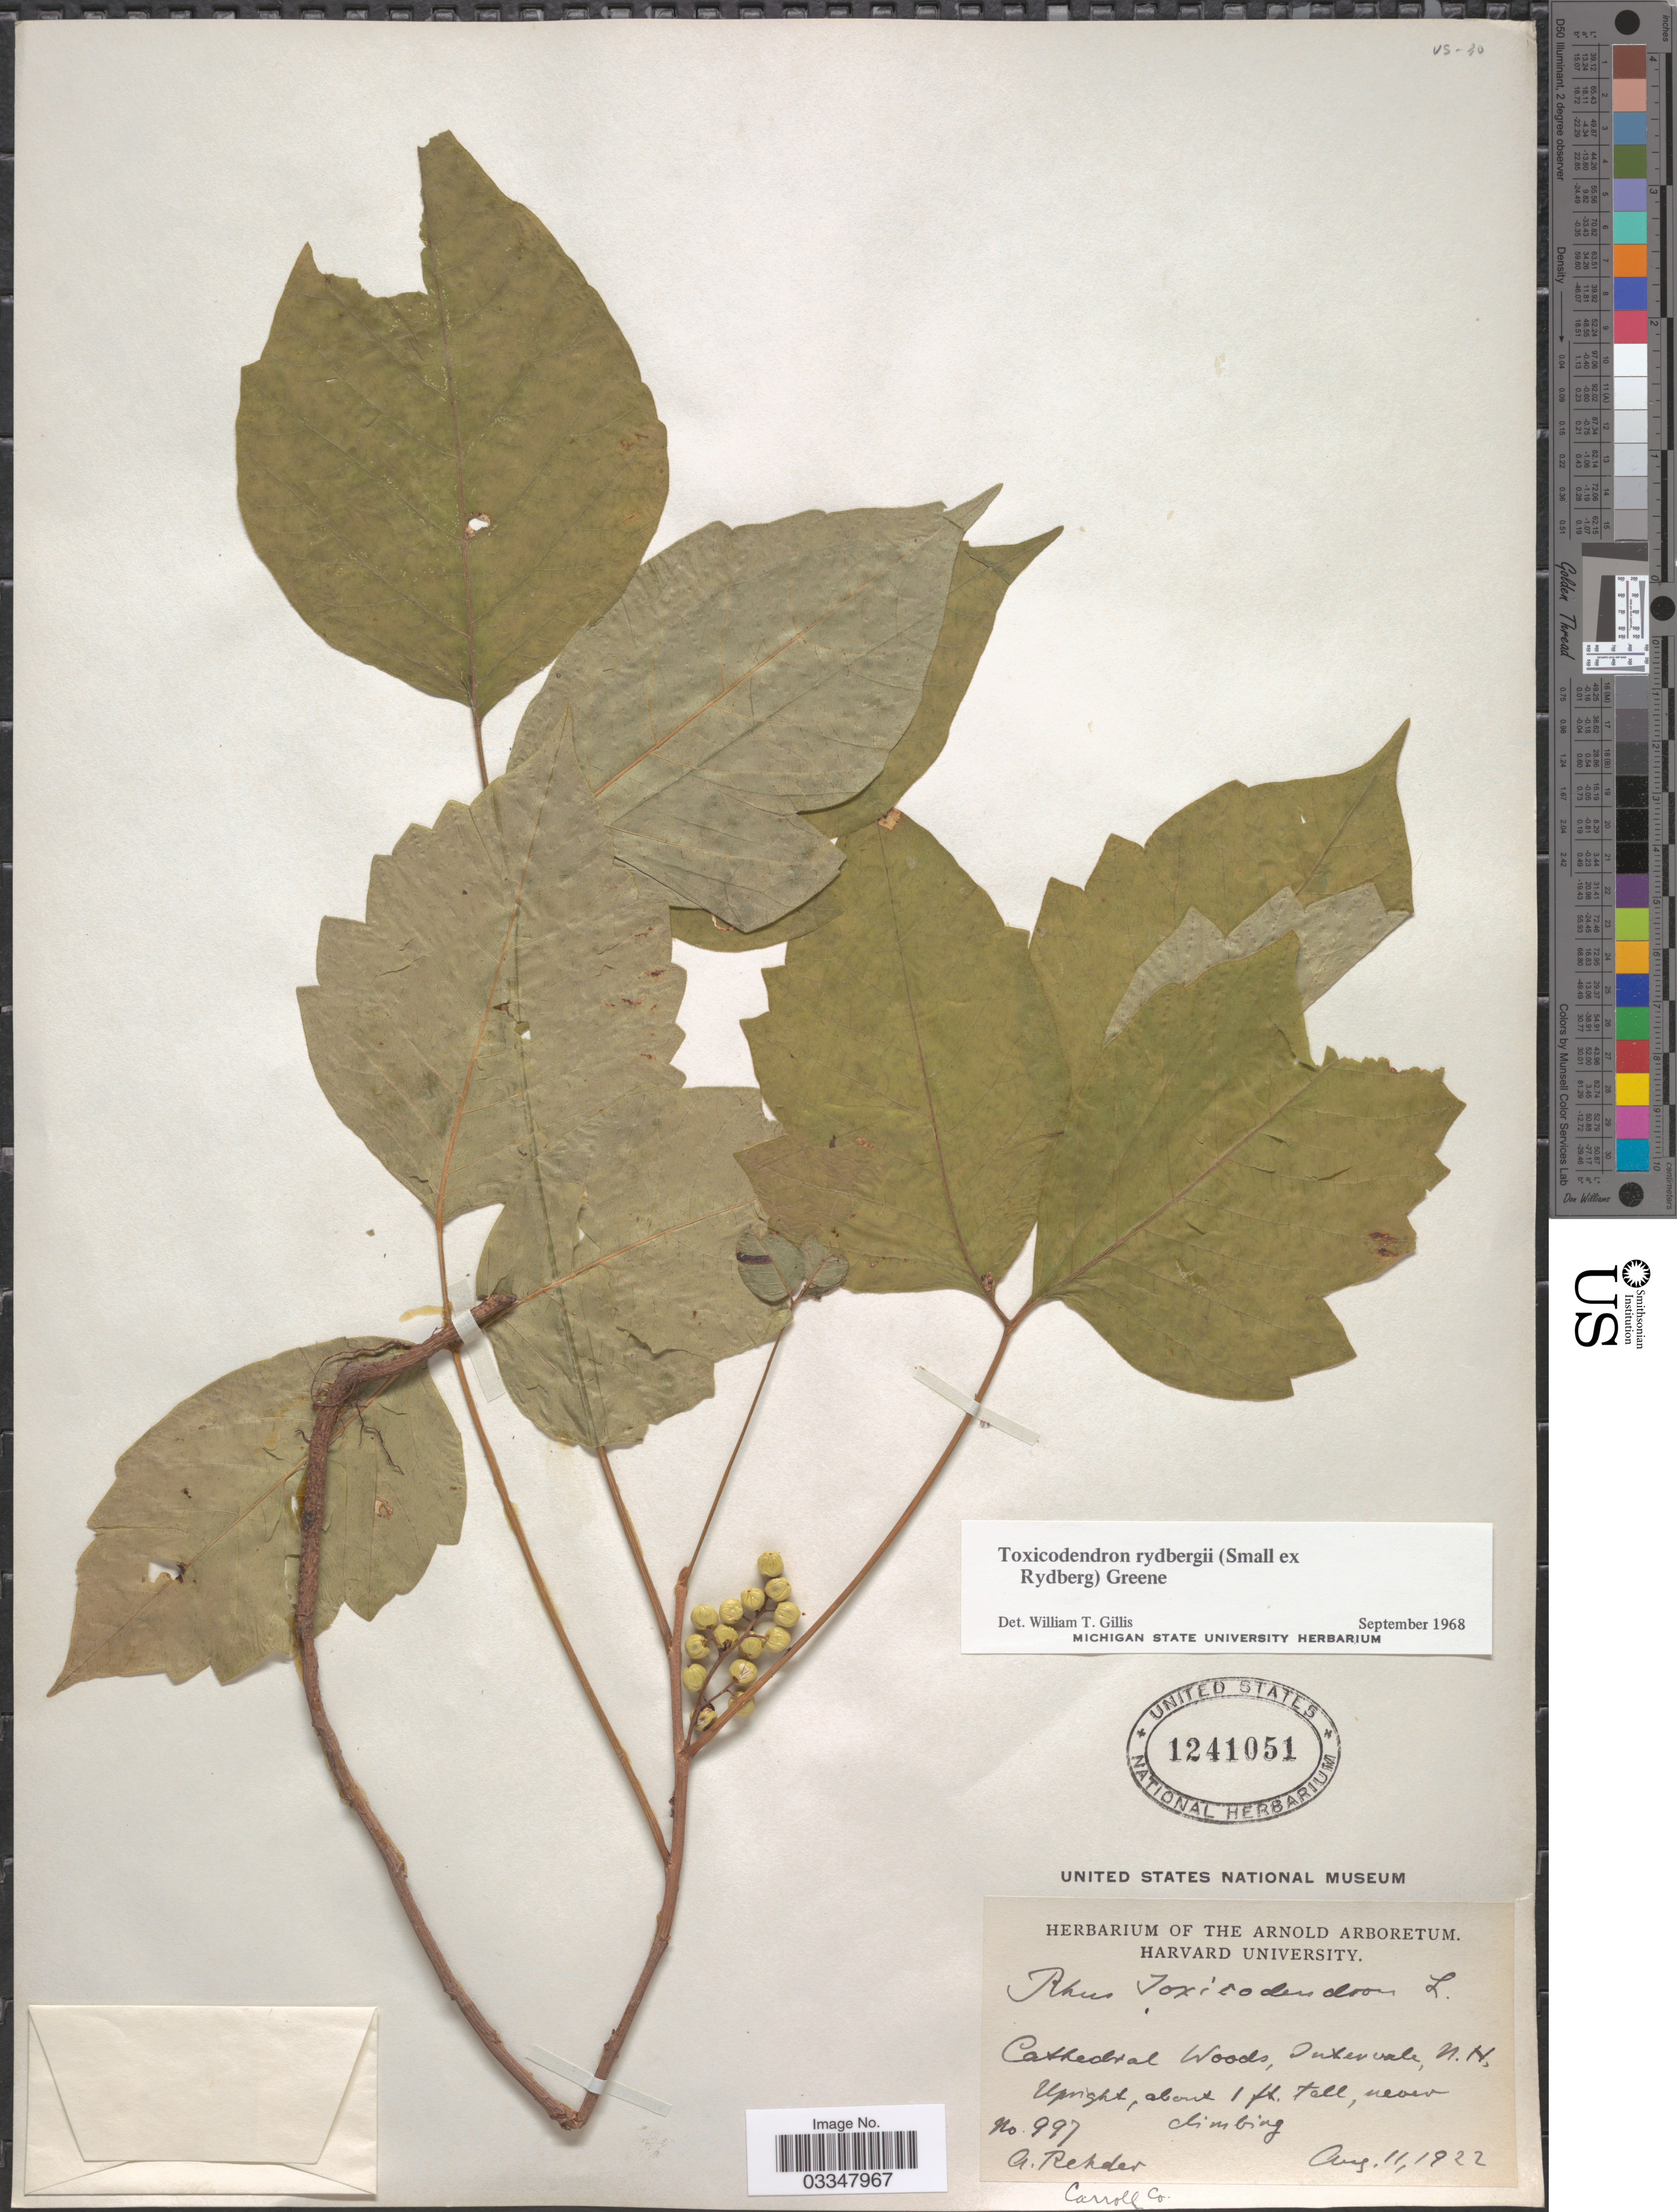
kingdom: Plantae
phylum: Tracheophyta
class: Magnoliopsida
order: Sapindales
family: Anacardiaceae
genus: Toxicodendron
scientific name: Toxicodendron radicans subsp. rydbergii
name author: (Small & Rydb.) Á. Löve & D. Löve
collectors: A. Rehder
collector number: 997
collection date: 1922-08-11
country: United States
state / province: New Hampshire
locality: Cathedral Woods, Intervale. Carroll Co.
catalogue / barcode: US 1241051